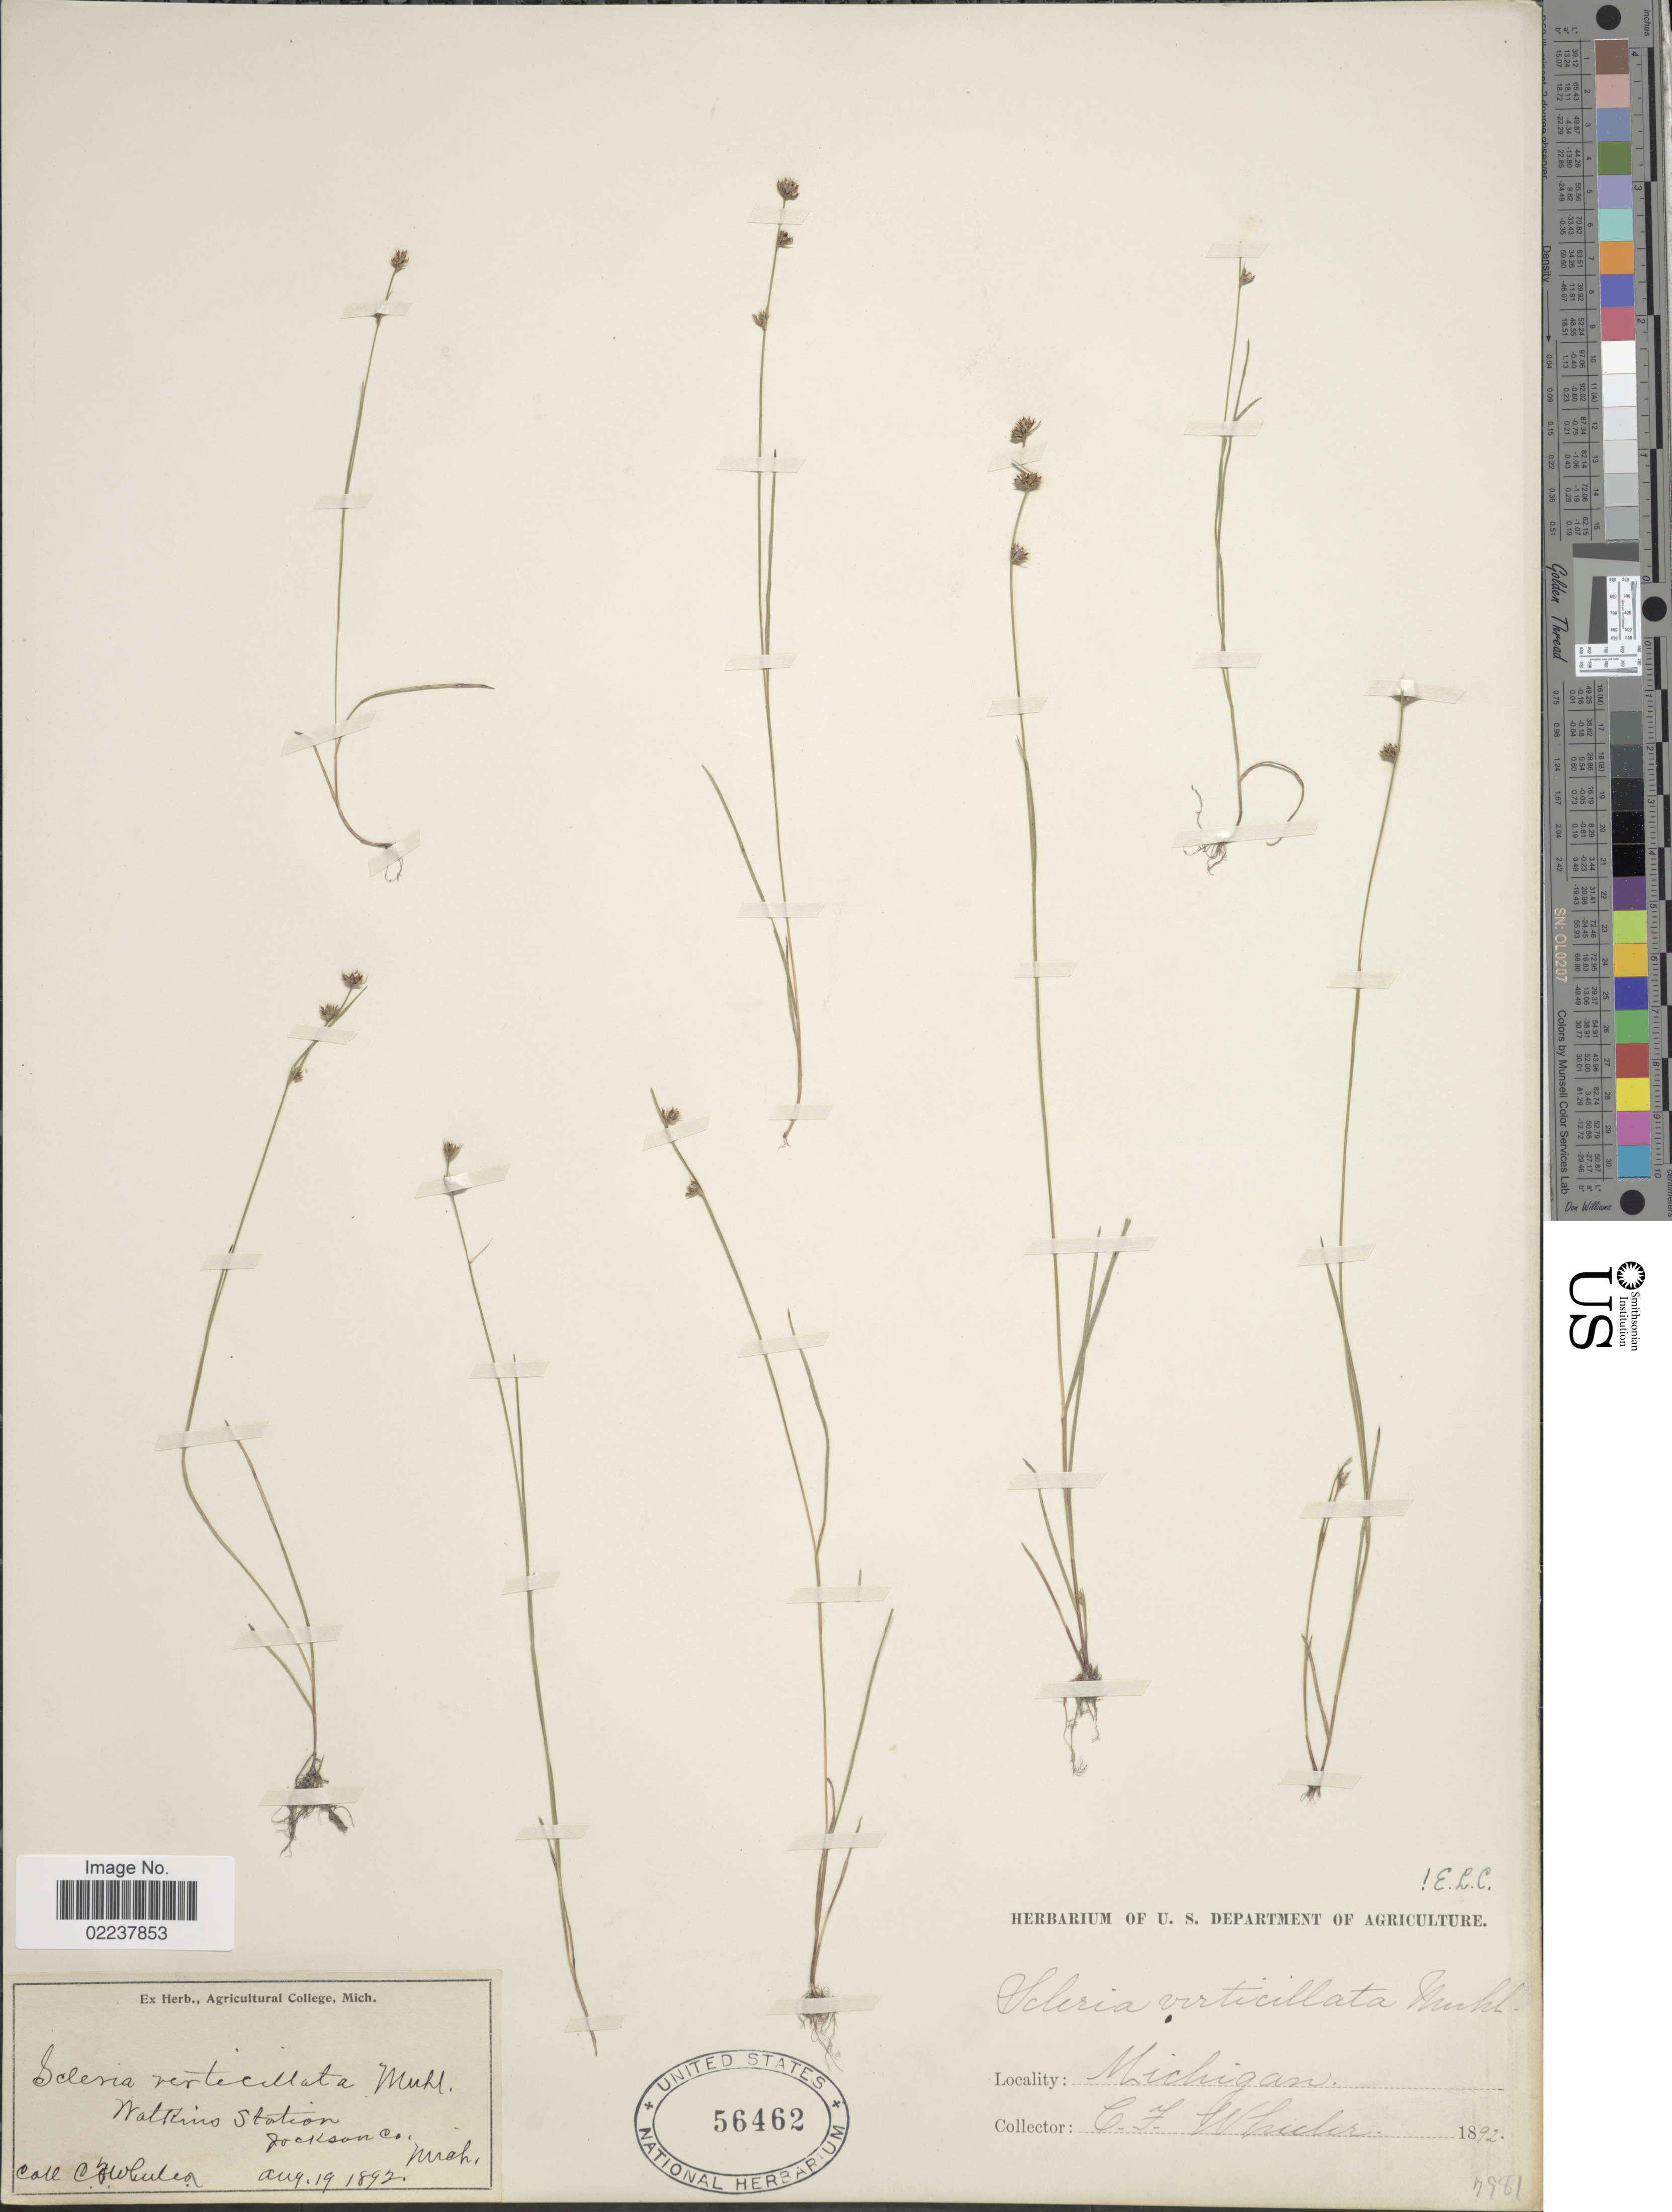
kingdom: Plantae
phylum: Tracheophyta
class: Liliopsida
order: Poales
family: Cyperaceae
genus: Scleria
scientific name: Scleria verticillata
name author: Muhl. ex Willd.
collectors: C. Wheeler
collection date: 1892-08-19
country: United States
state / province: Michigan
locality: Watkins Station, Jackson Co.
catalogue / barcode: US 56462